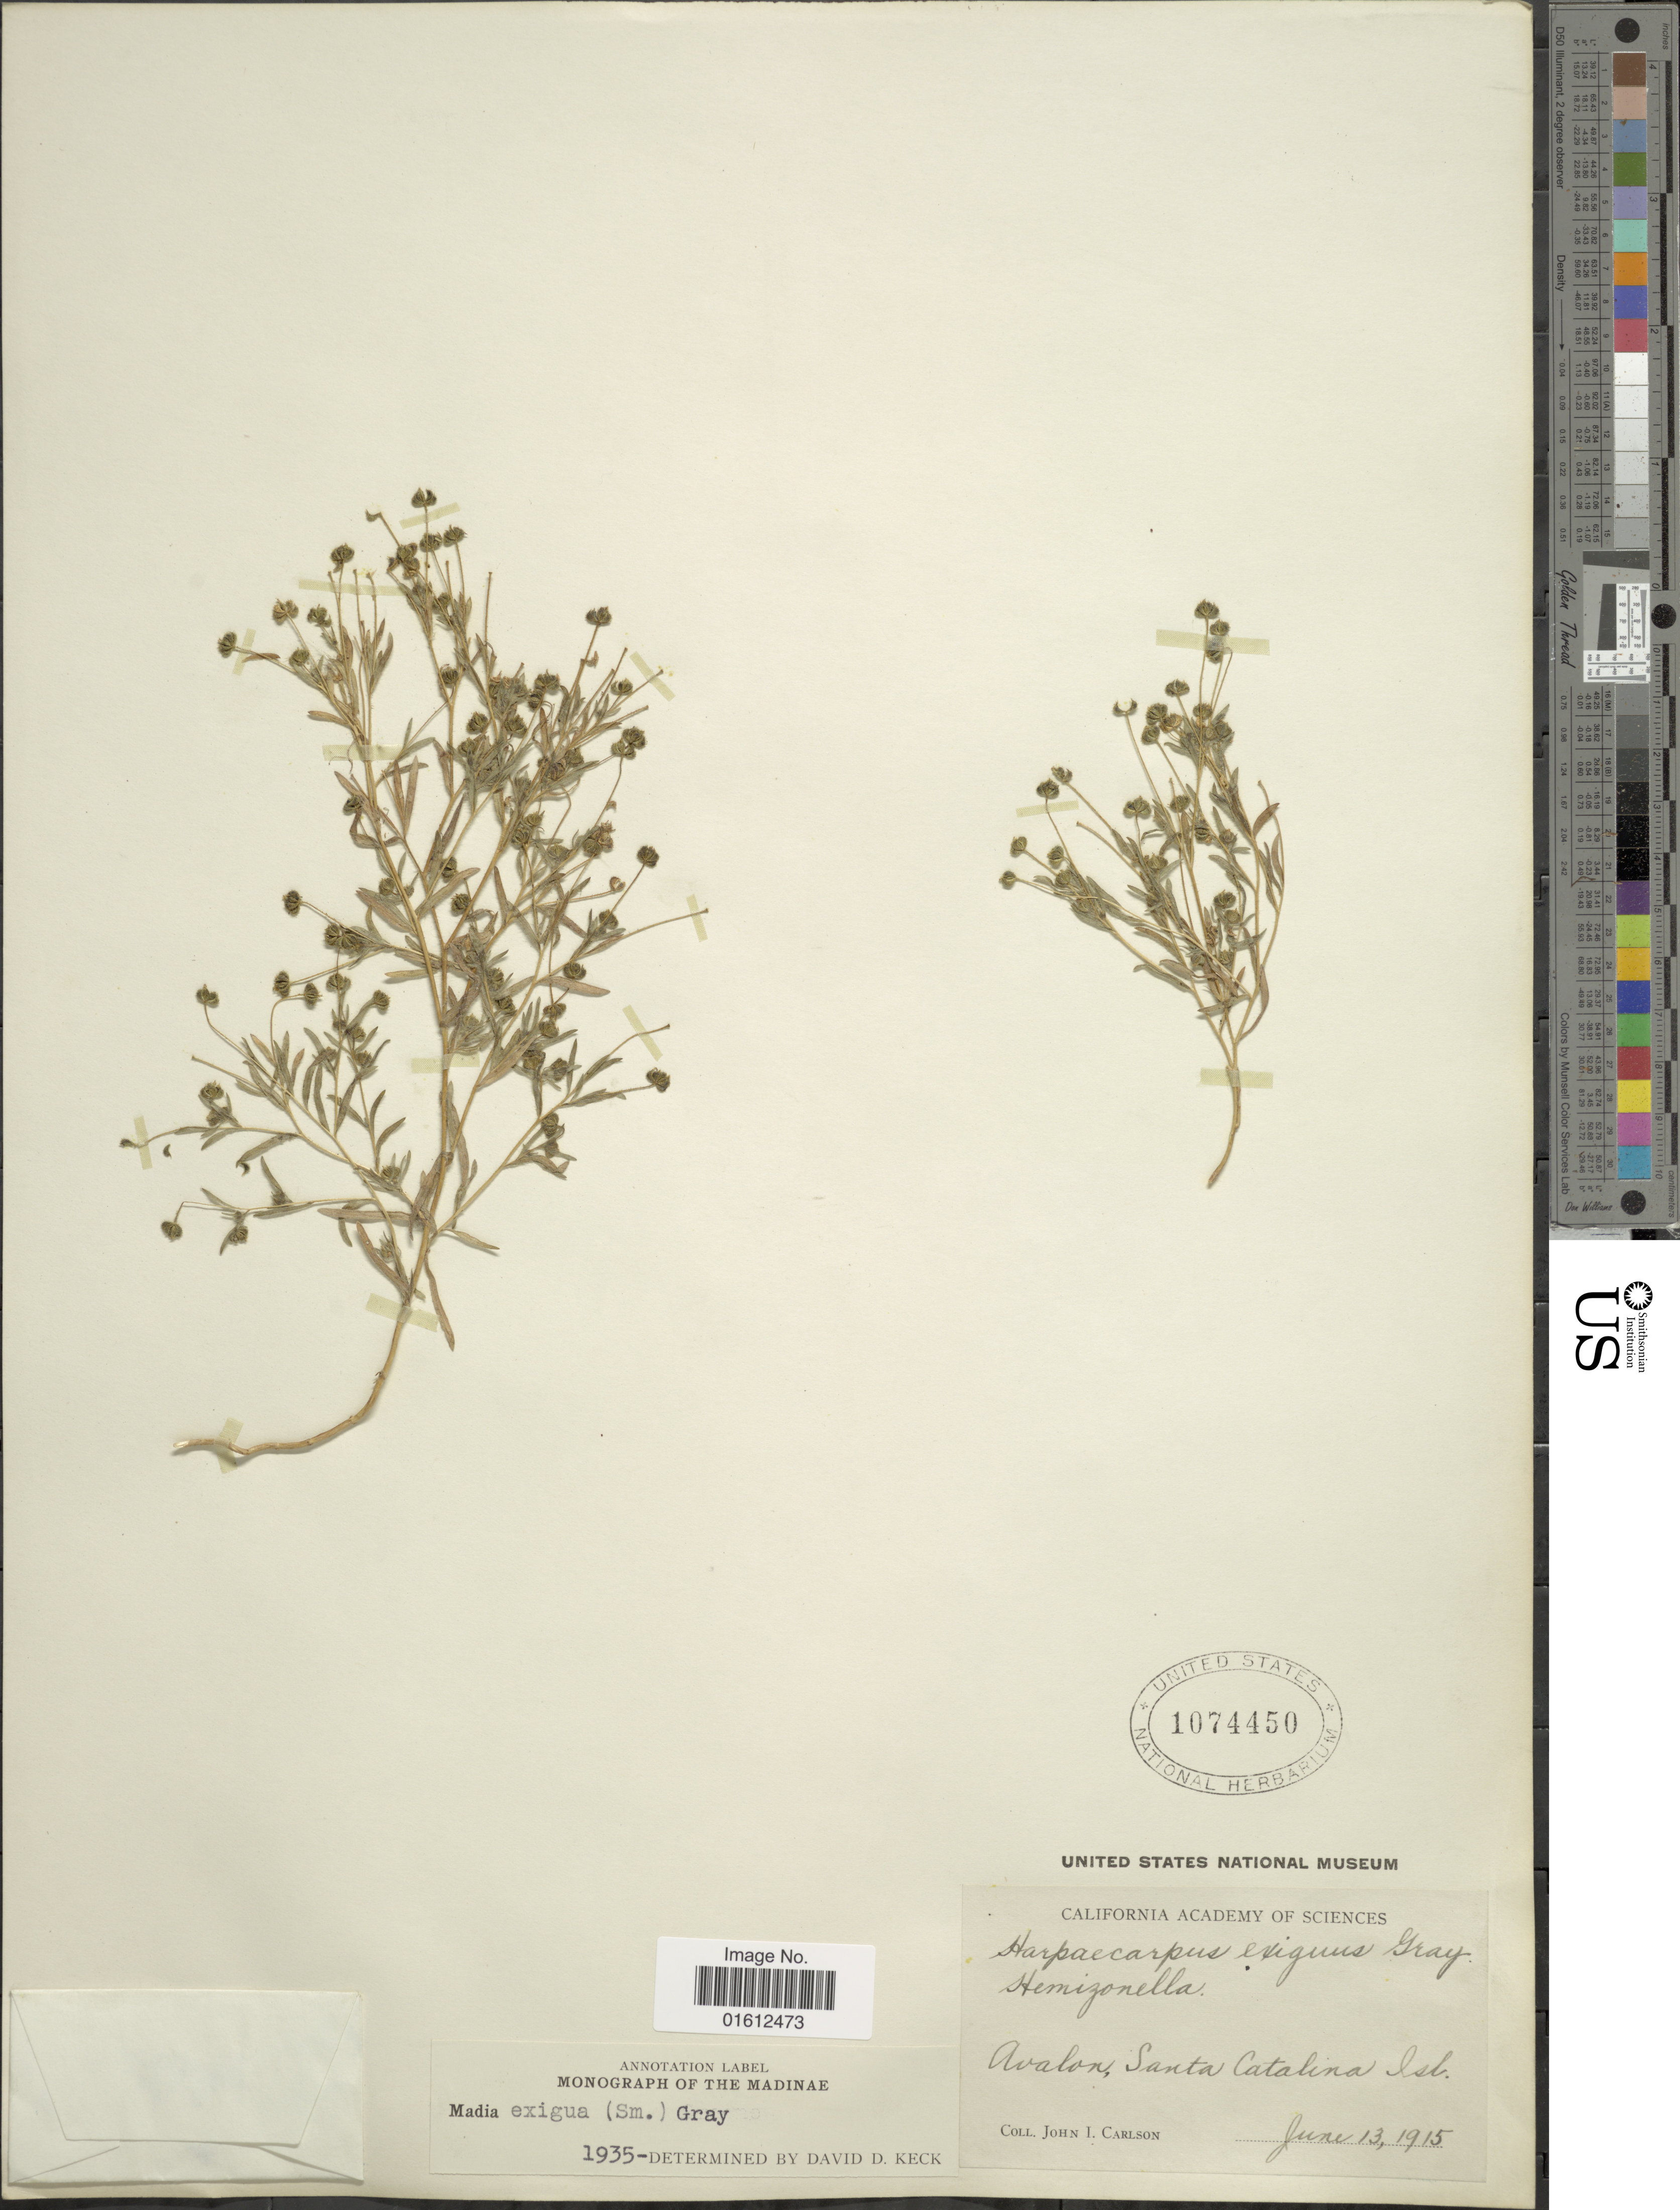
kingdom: Plantae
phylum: Tracheophyta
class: Magnoliopsida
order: Asterales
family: Asteraceae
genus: Madia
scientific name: Madia exigua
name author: (Sm.) A. Gray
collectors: J. Carlson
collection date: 1915-06-13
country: United States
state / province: California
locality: Avalon, Santa Catalina Isl.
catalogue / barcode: US 1074450